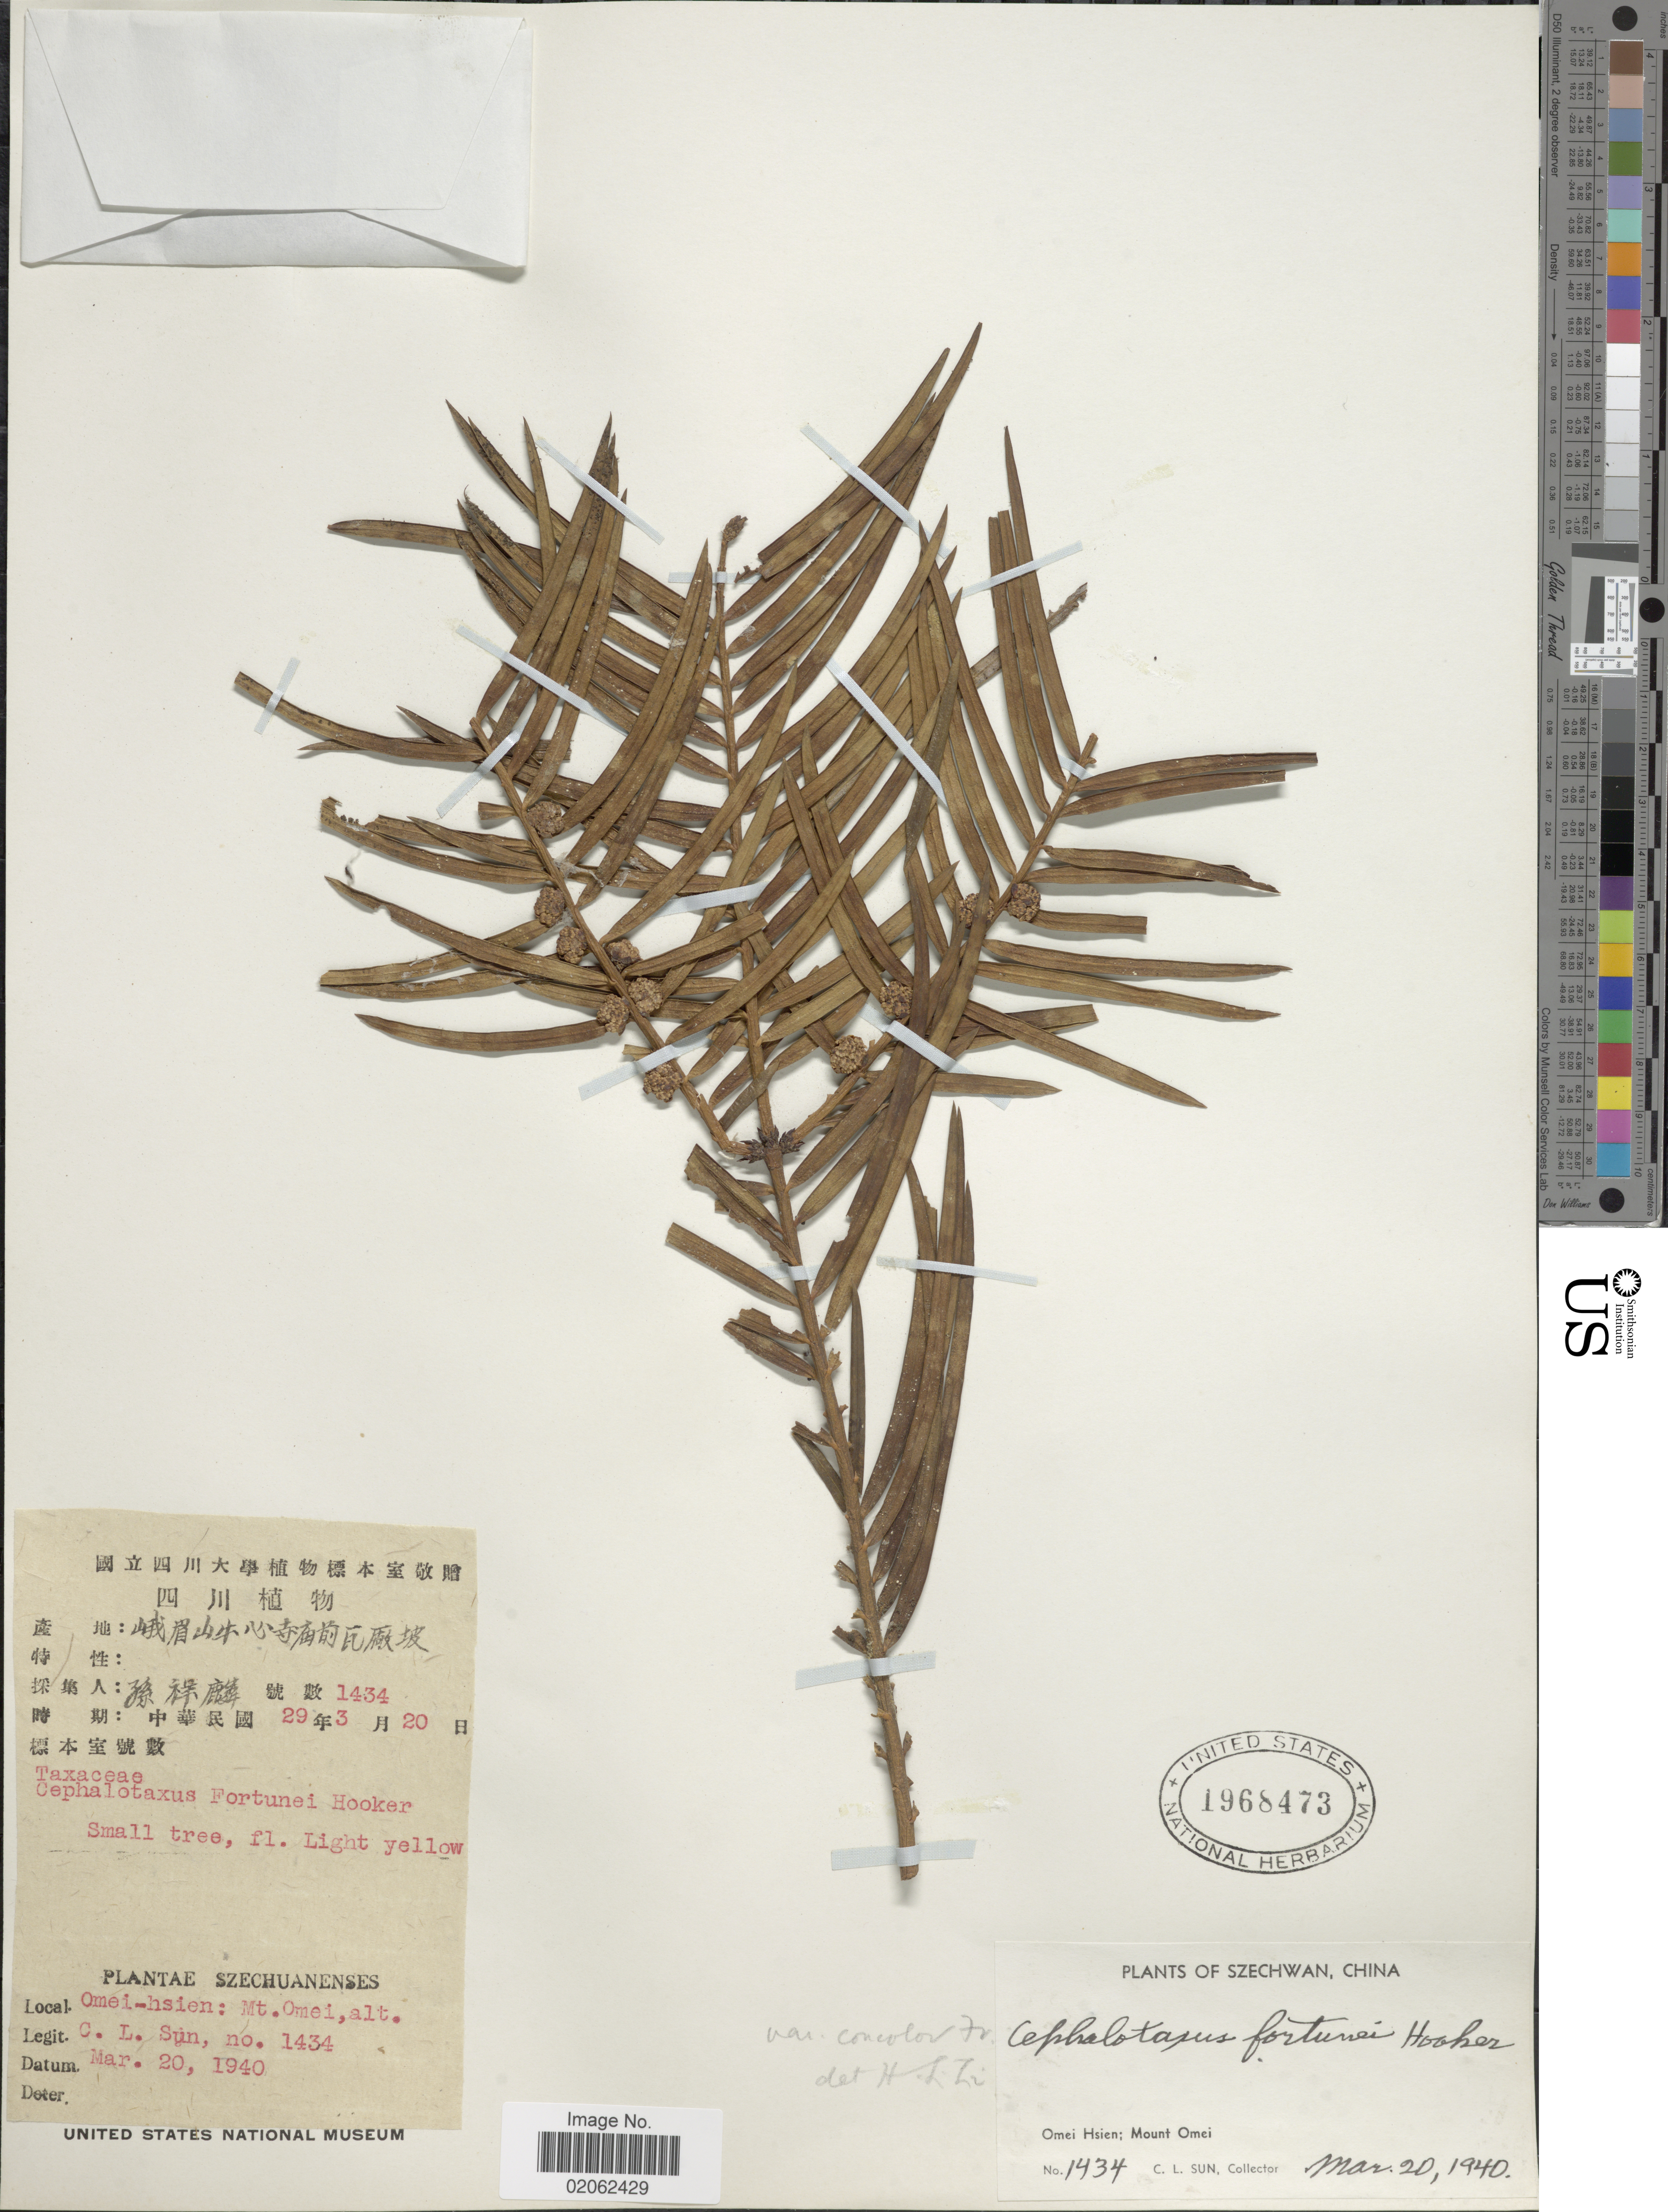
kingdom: Plantae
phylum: Tracheophyta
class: Pinopsida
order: Pinales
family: Cephalotaxaceae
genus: Cephalotaxus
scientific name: Cephalotaxus fortunei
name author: Hook.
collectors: C. Sun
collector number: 1434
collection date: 1940-03-20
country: China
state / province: Sichuan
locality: Szechwan. Omei Hsien; Mount Omei. Szechuanenses.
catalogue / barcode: US 1968473